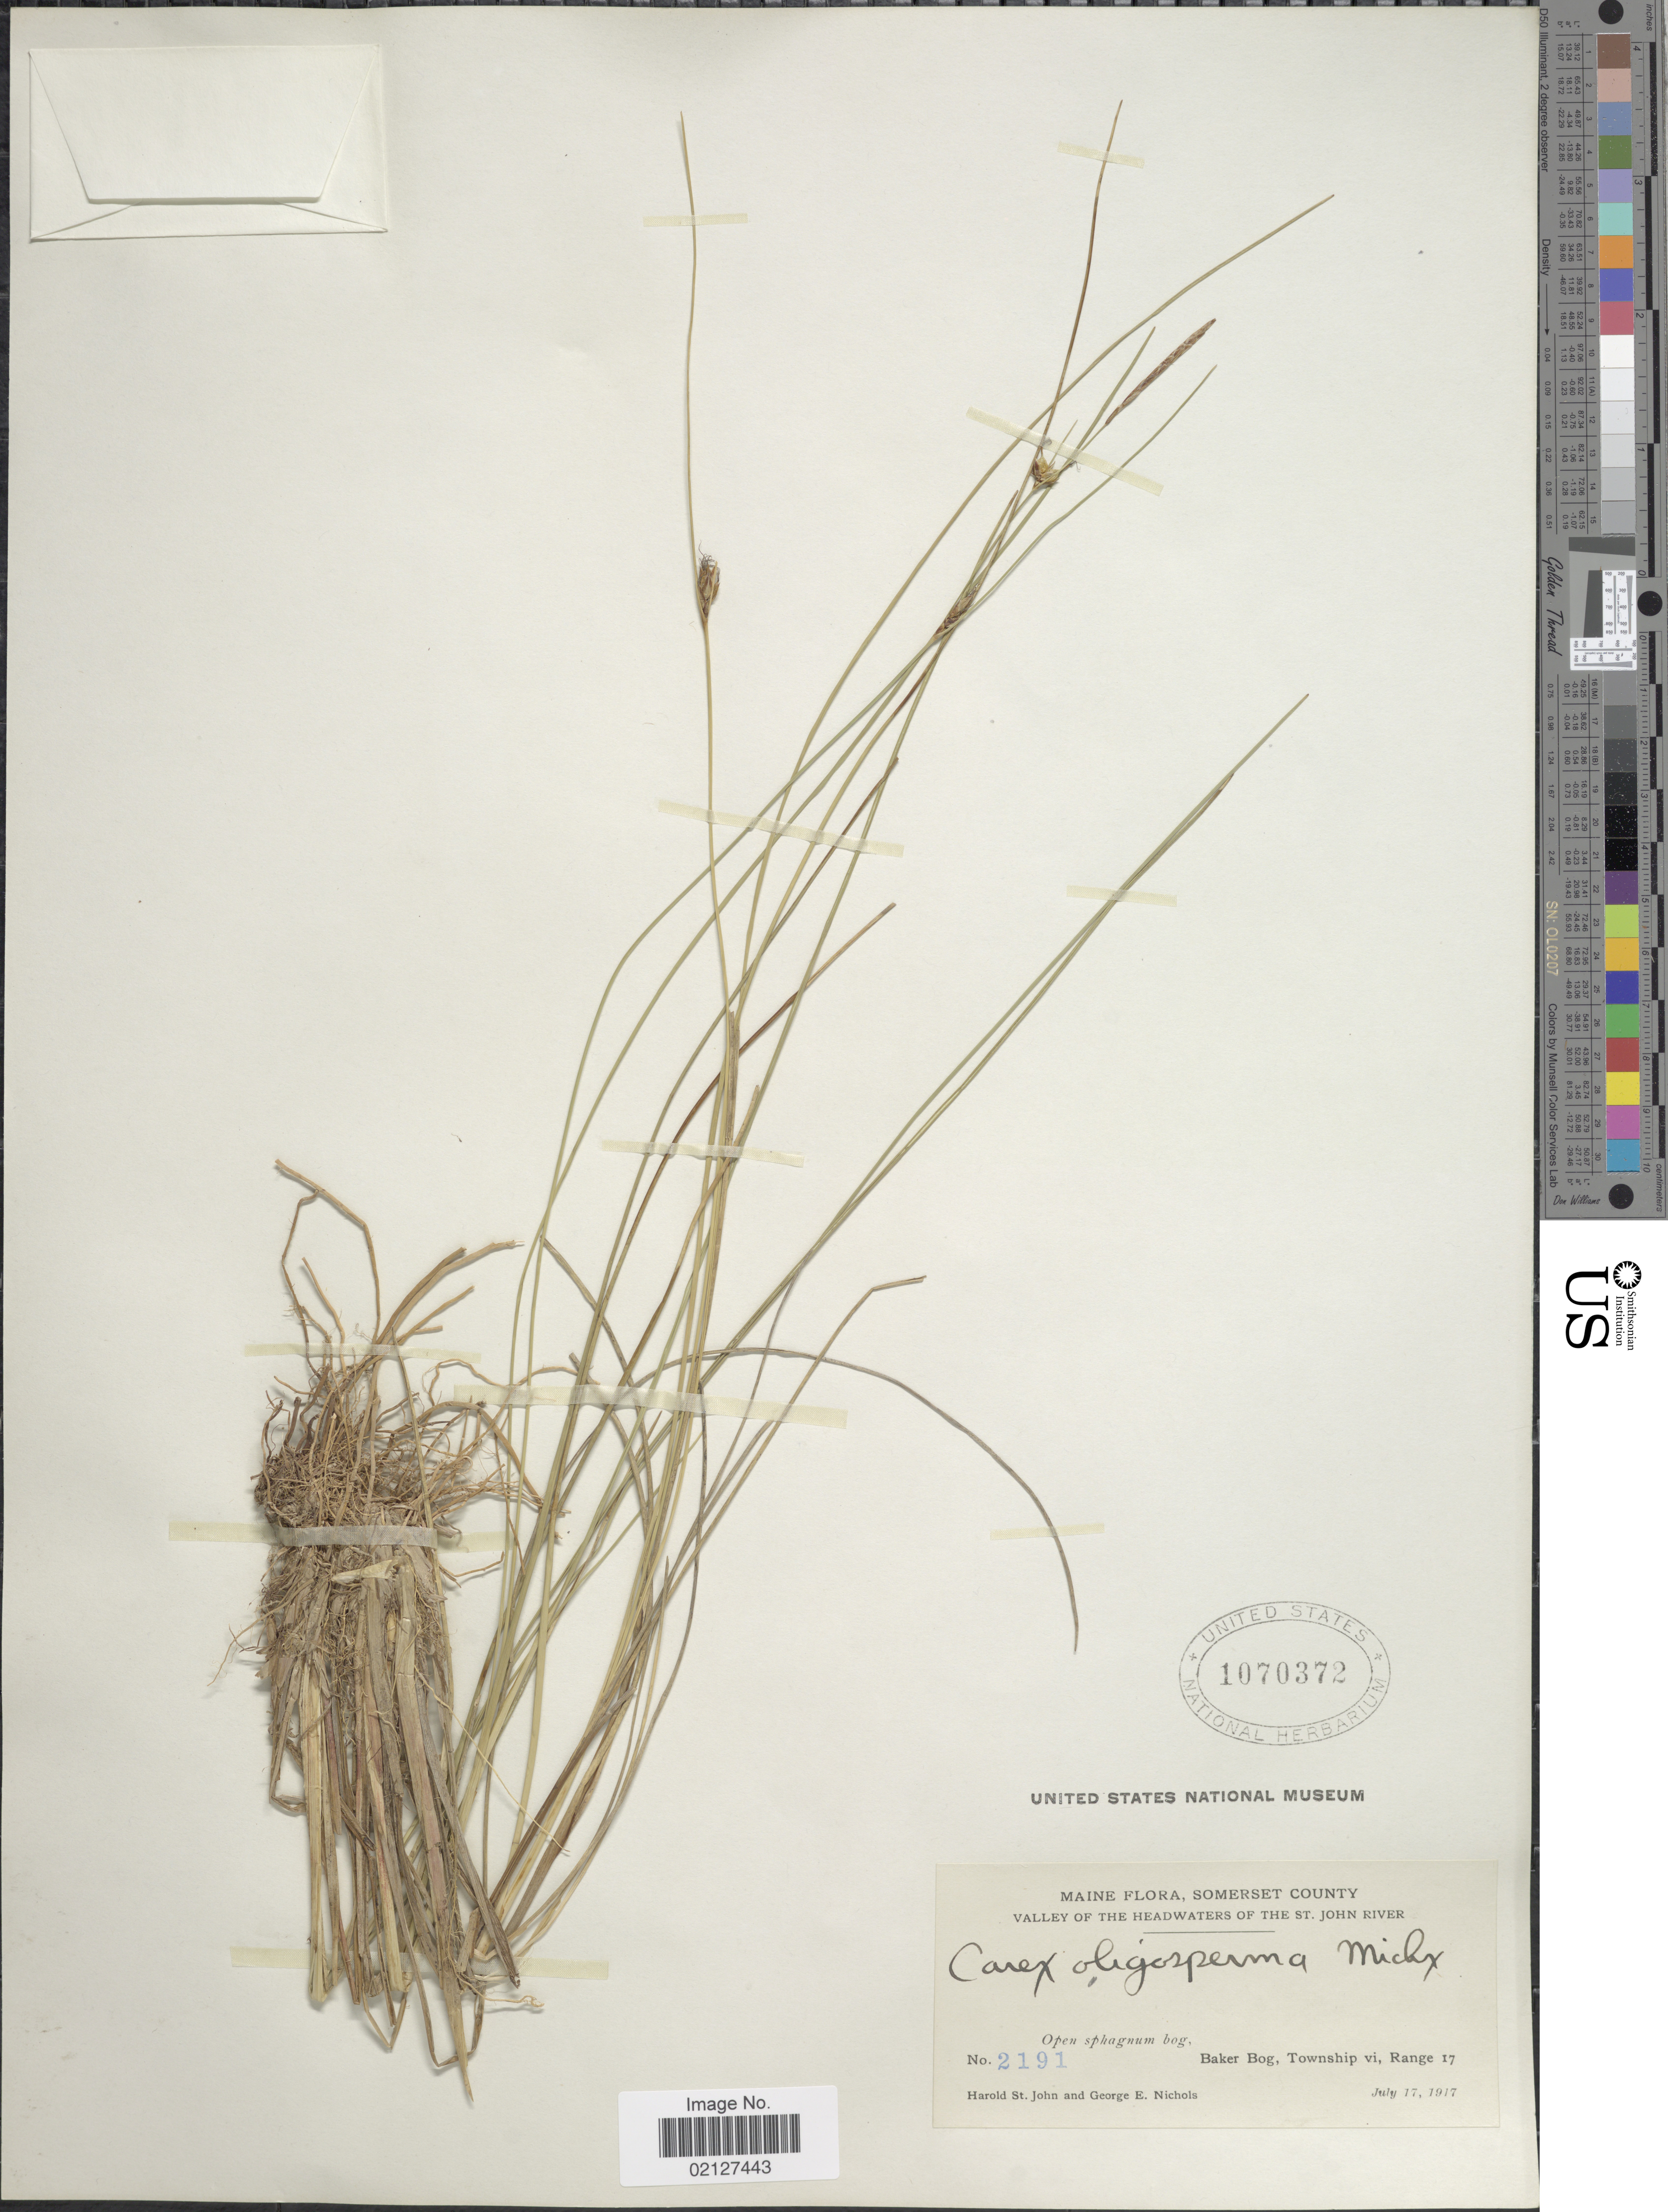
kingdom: Plantae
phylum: Tracheophyta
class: Liliopsida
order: Poales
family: Cyperaceae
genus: Carex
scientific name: Carex oligosperma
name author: Michx.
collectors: H. St. John & G. E. Nichols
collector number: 2191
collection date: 1917-07-17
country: United States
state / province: Maine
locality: Somerset County, valley of the headwaters of the St. John River, open spagnum bog, Baker Bog, Township vi, Range 17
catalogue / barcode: US 1070372